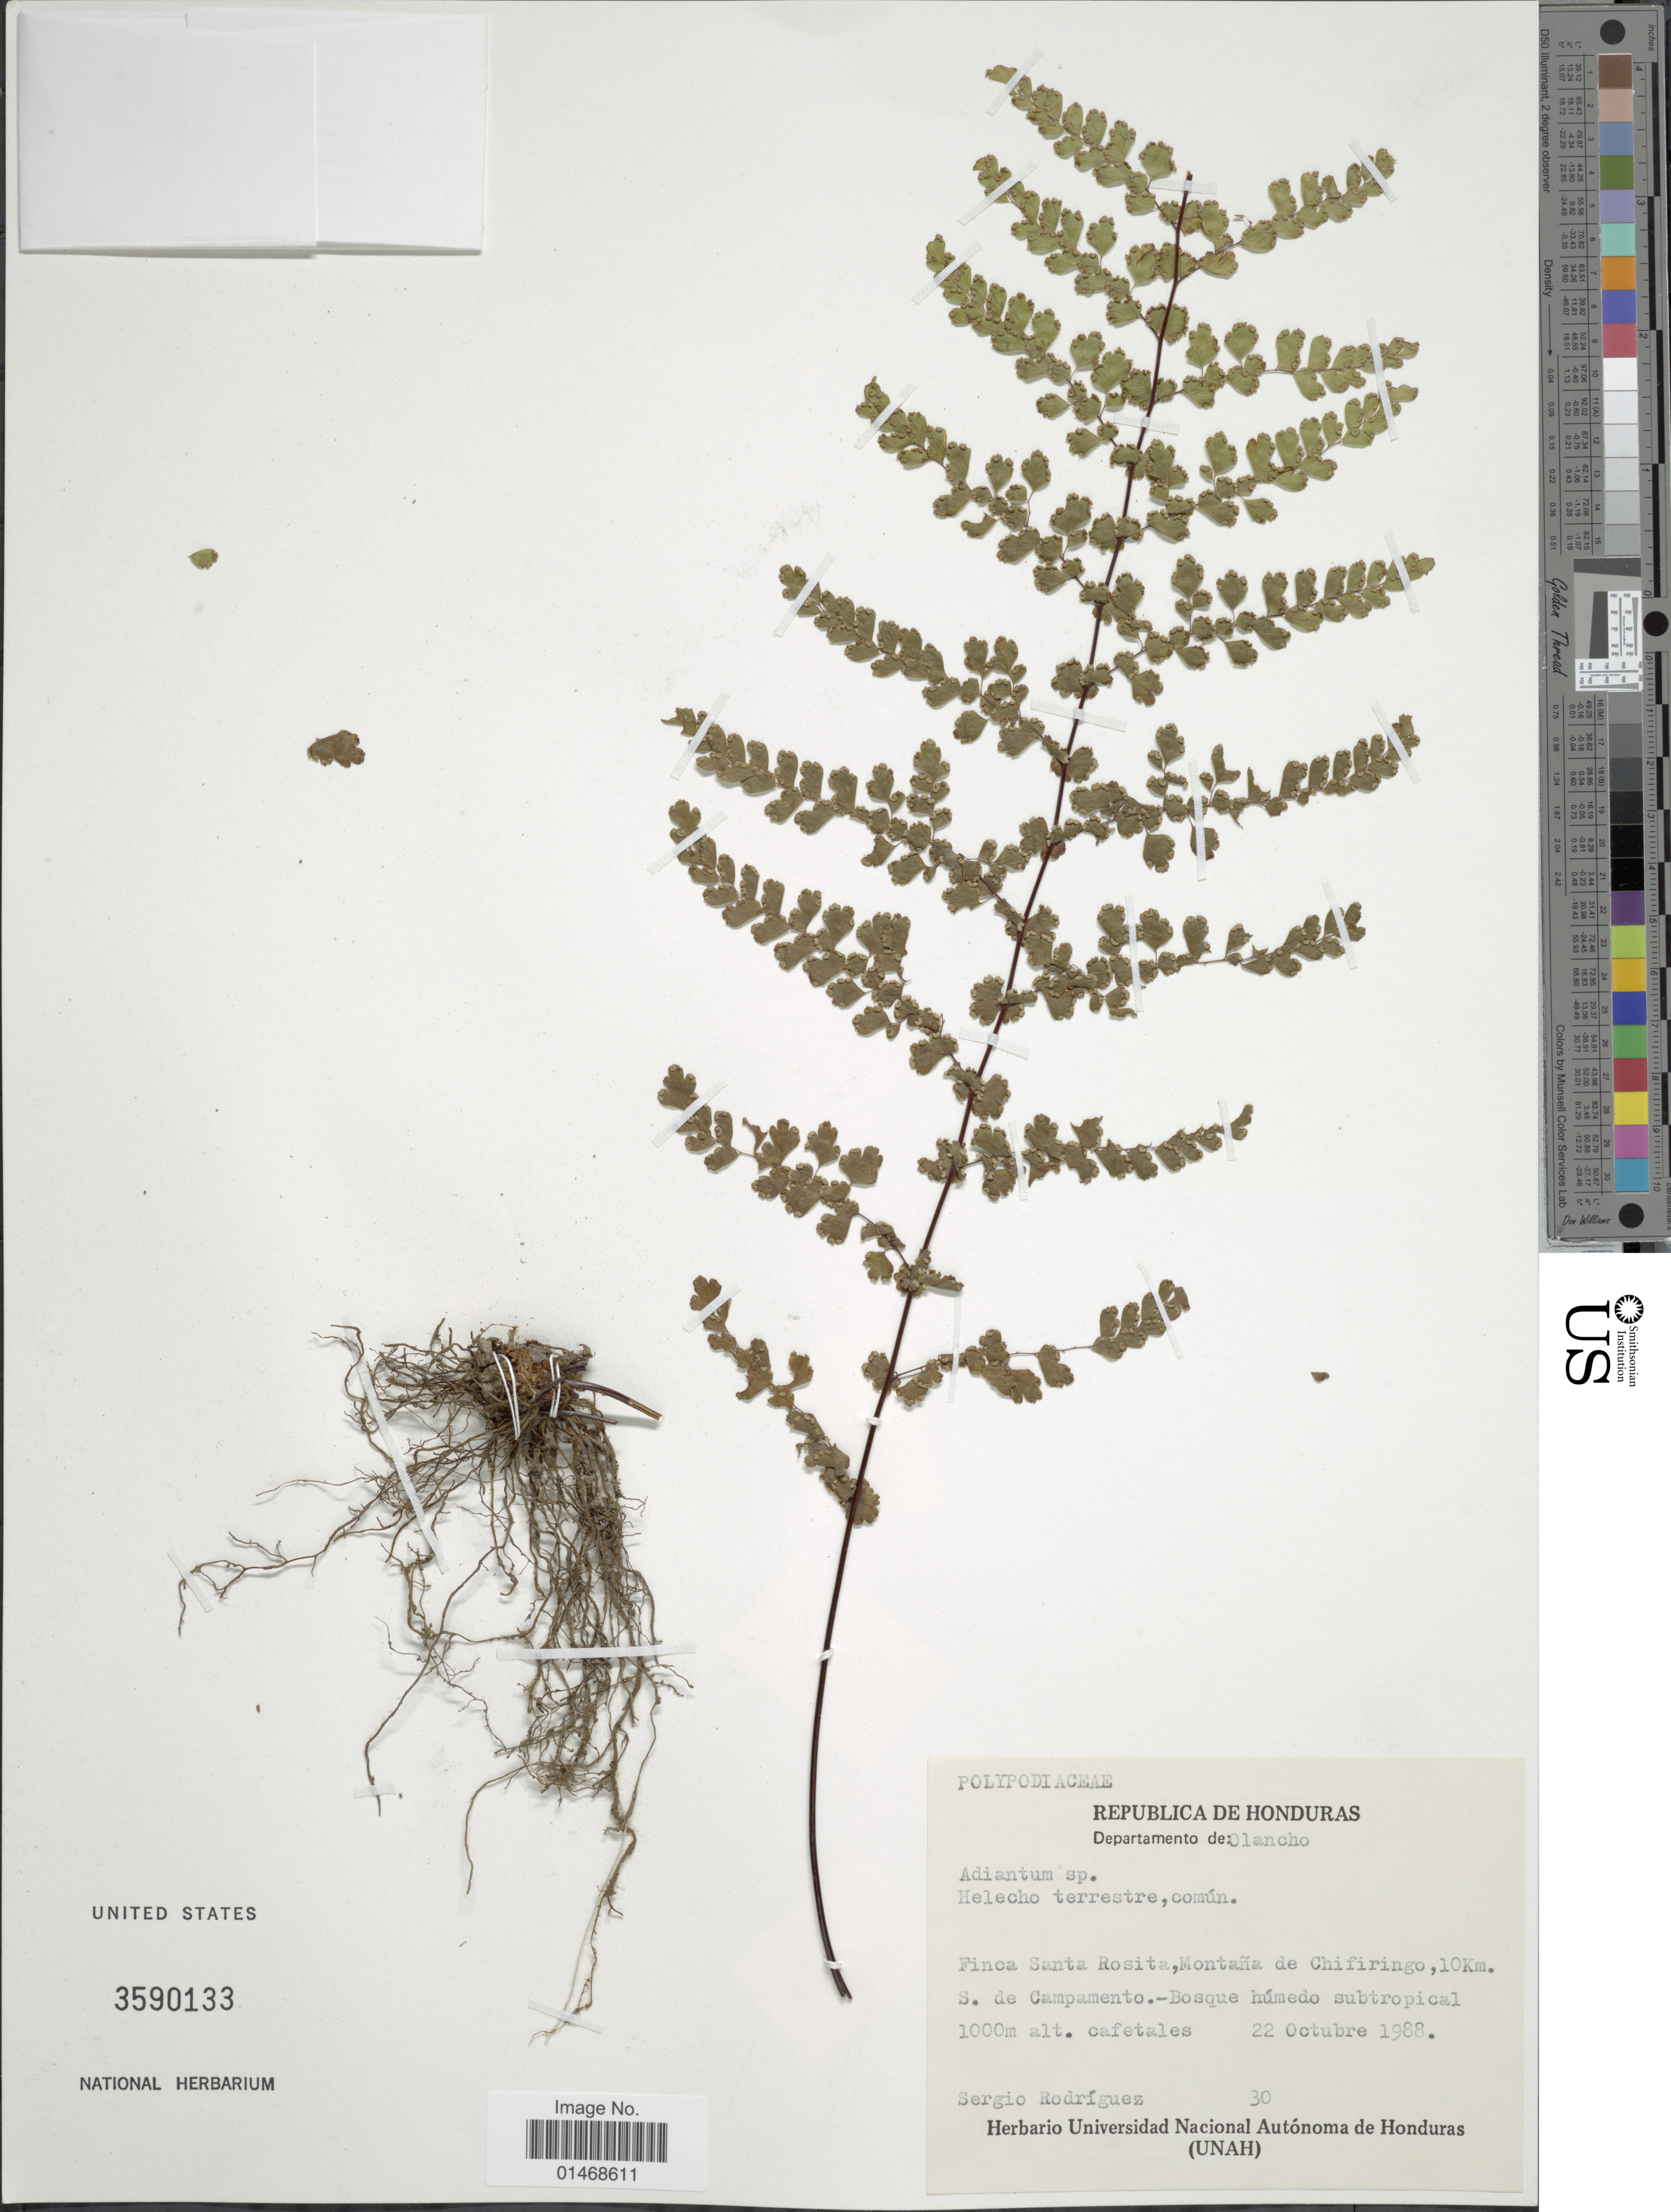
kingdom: Plantae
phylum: Tracheophyta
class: Polypodiopsida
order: Polypodiales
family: Pteridaceae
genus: Adiantum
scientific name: Adiantum sp.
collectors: S. Rodriguez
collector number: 30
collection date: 1988-10-22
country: Honduras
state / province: Olancho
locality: Departamento de: Olancho, Finca Santa Rosita, Montaña de Chifiringo, 10Km. S. de Campamento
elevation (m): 1000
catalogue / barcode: US 3590133